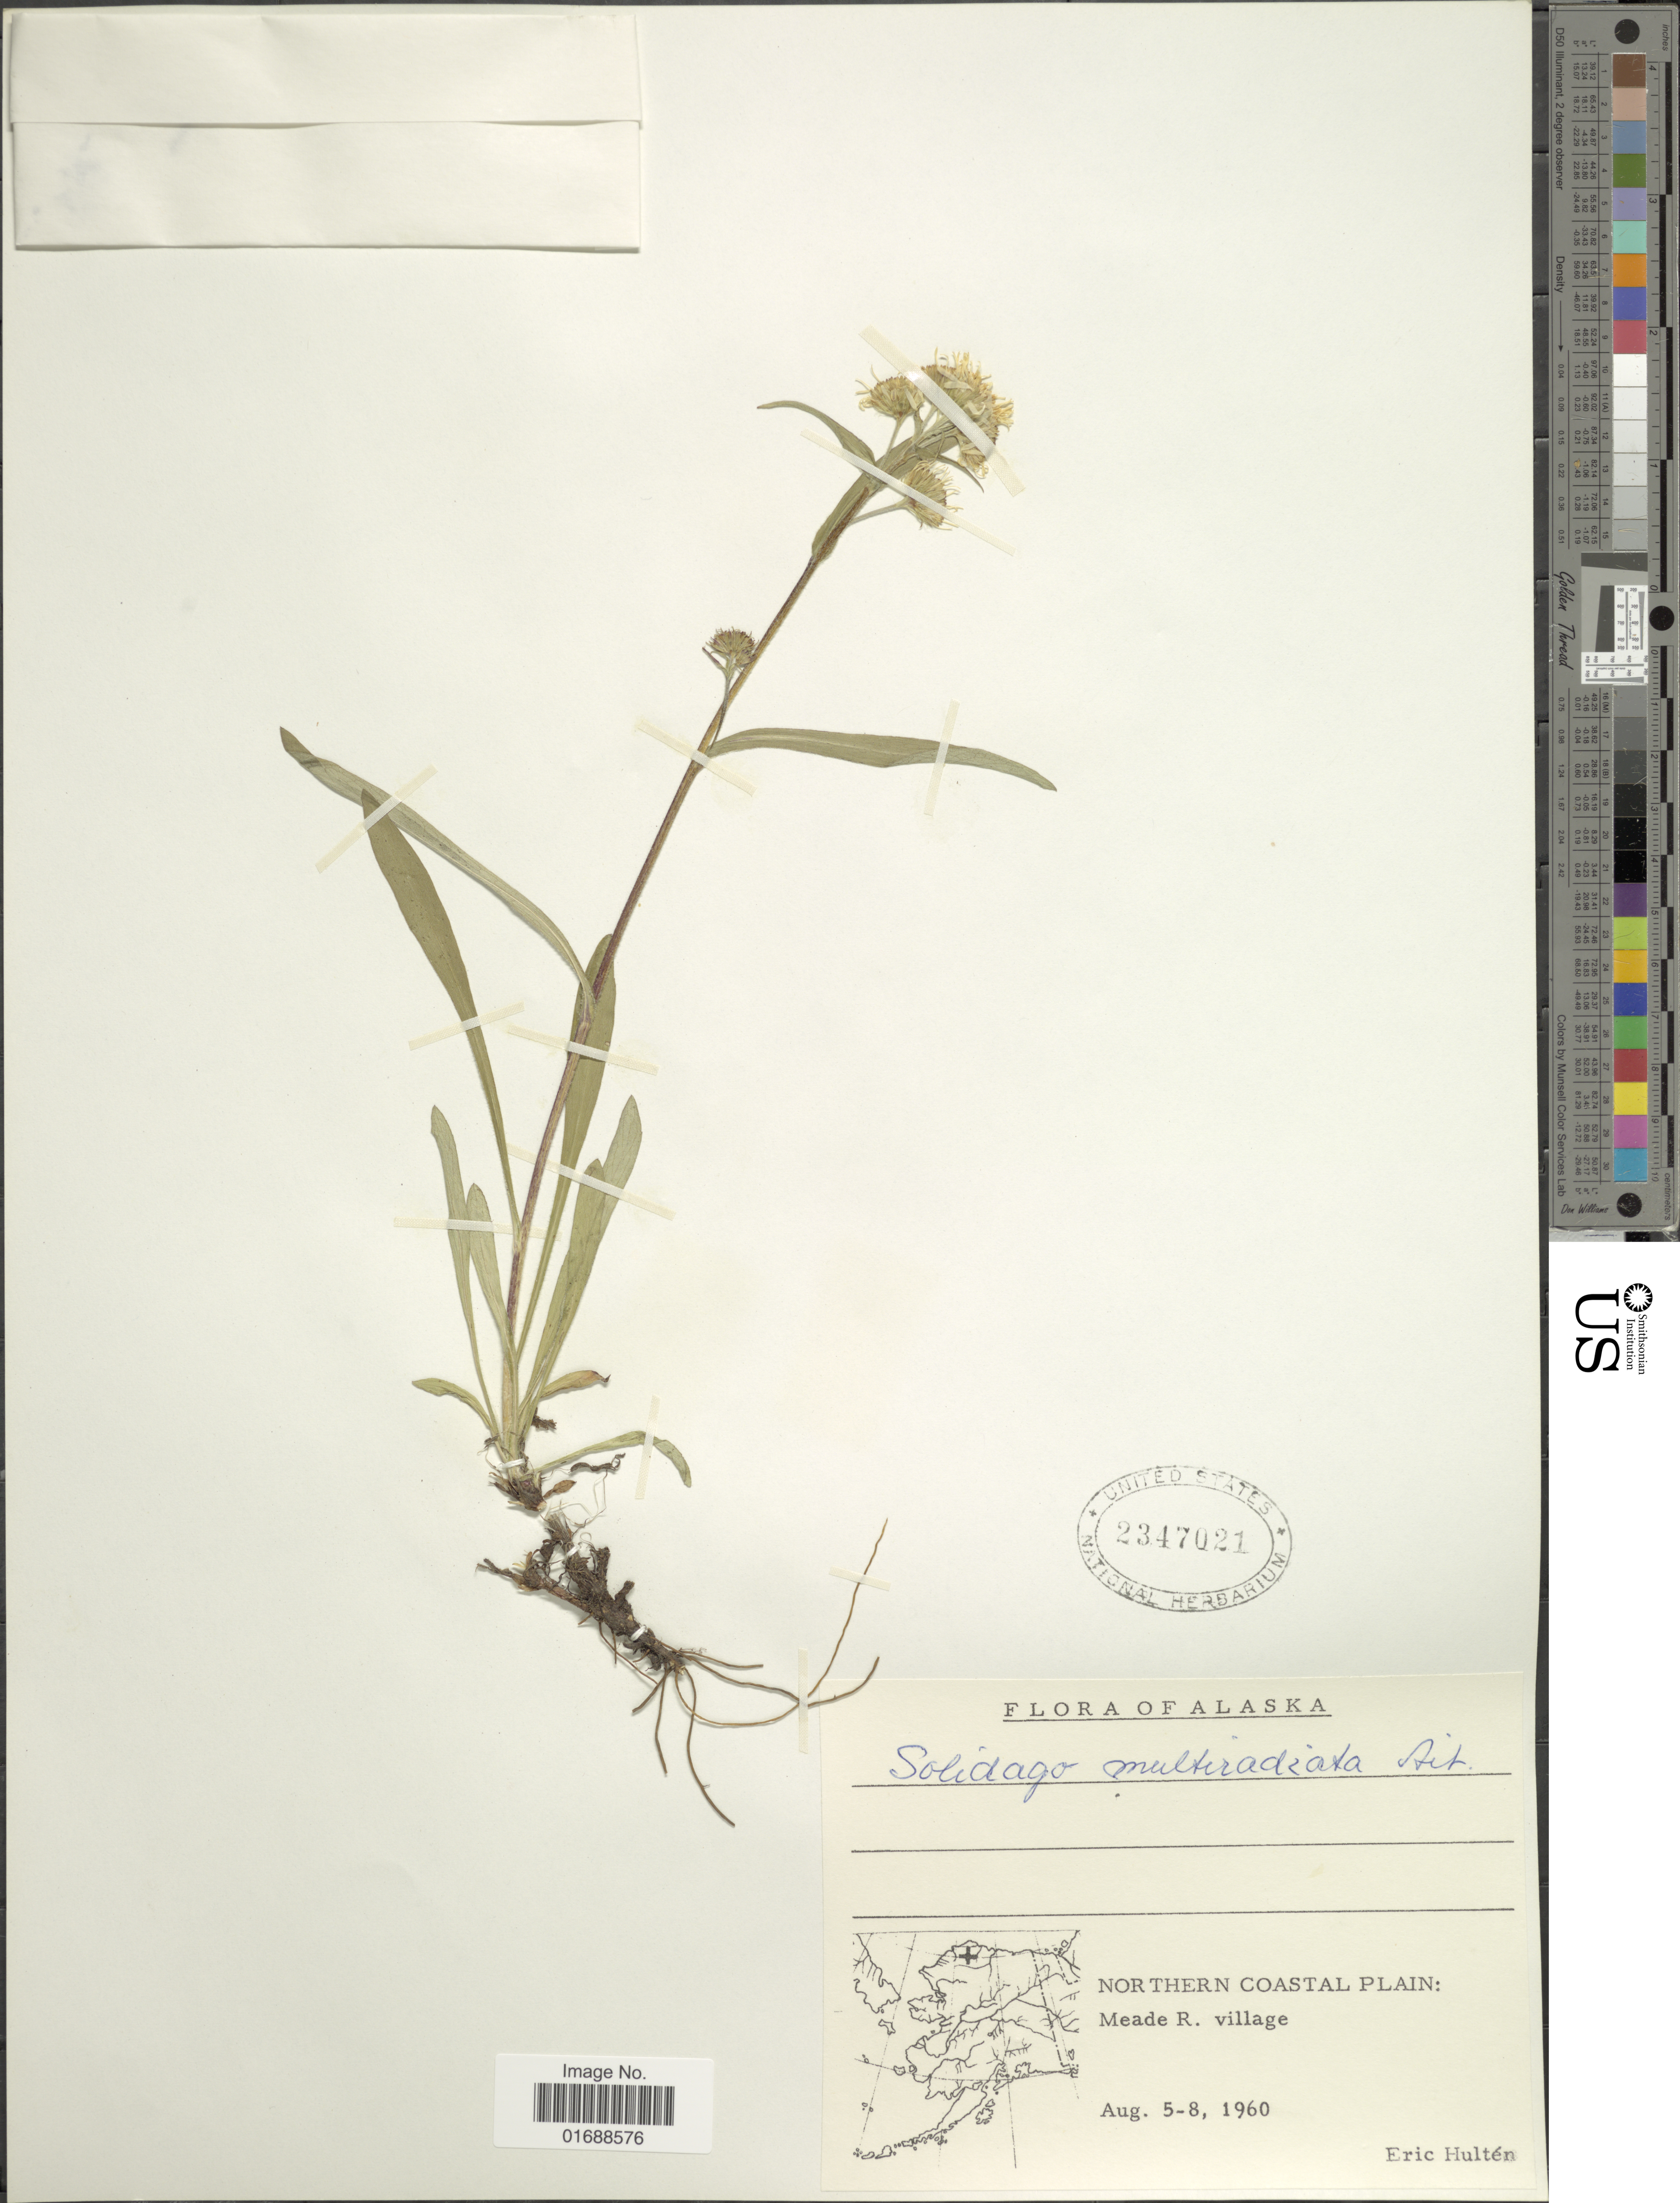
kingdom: Plantae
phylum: Tracheophyta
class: Magnoliopsida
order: Asterales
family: Asteraceae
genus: Solidago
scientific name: Solidago multiradiata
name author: Aiton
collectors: E. G. Hultén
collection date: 1960-08-05/1960-08-08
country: United States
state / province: Alaska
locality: Northern Coastal Plain: Meade R. village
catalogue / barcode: US 2347021